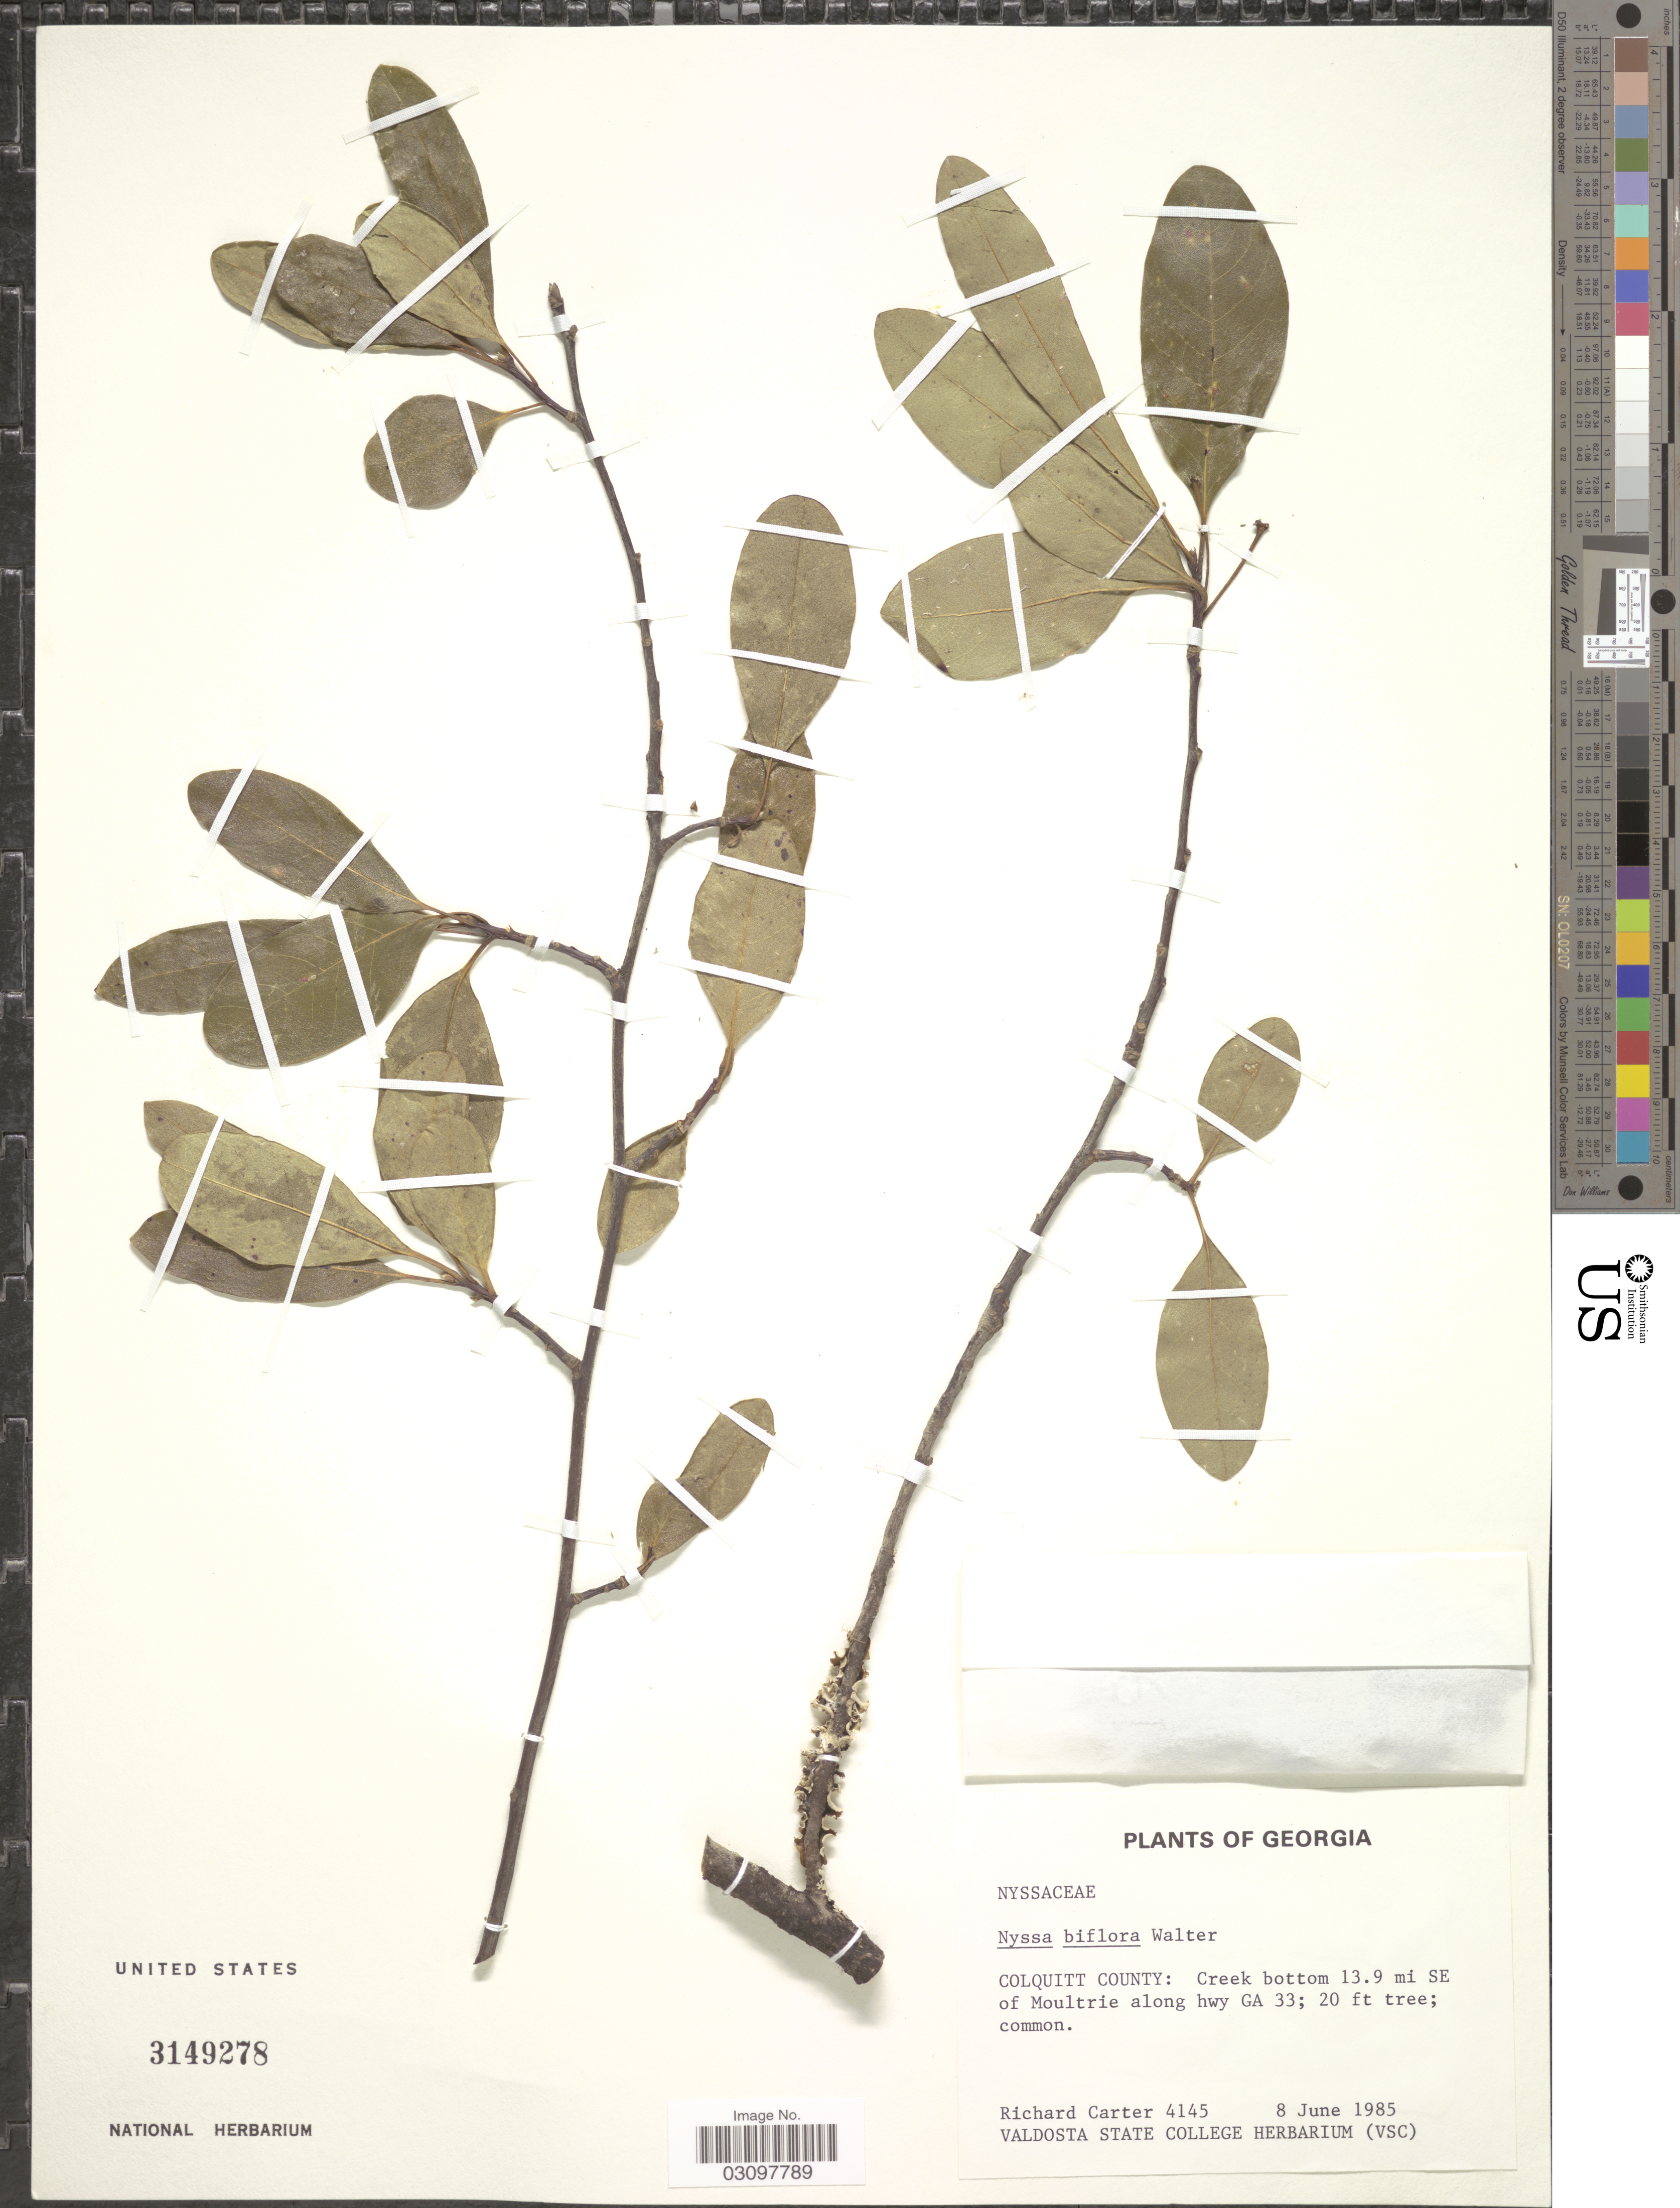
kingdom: Plantae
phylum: Tracheophyta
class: Magnoliopsida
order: Cornales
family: Nyssaceae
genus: Nyssa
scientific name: Nyssa biflora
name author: Walter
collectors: R. Carter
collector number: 4145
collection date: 1985-06-08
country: United States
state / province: Georgia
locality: Colquitt County: Creek bottom 13.9 mi SE of Moultrie along hwy GA 33.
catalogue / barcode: US 3149278